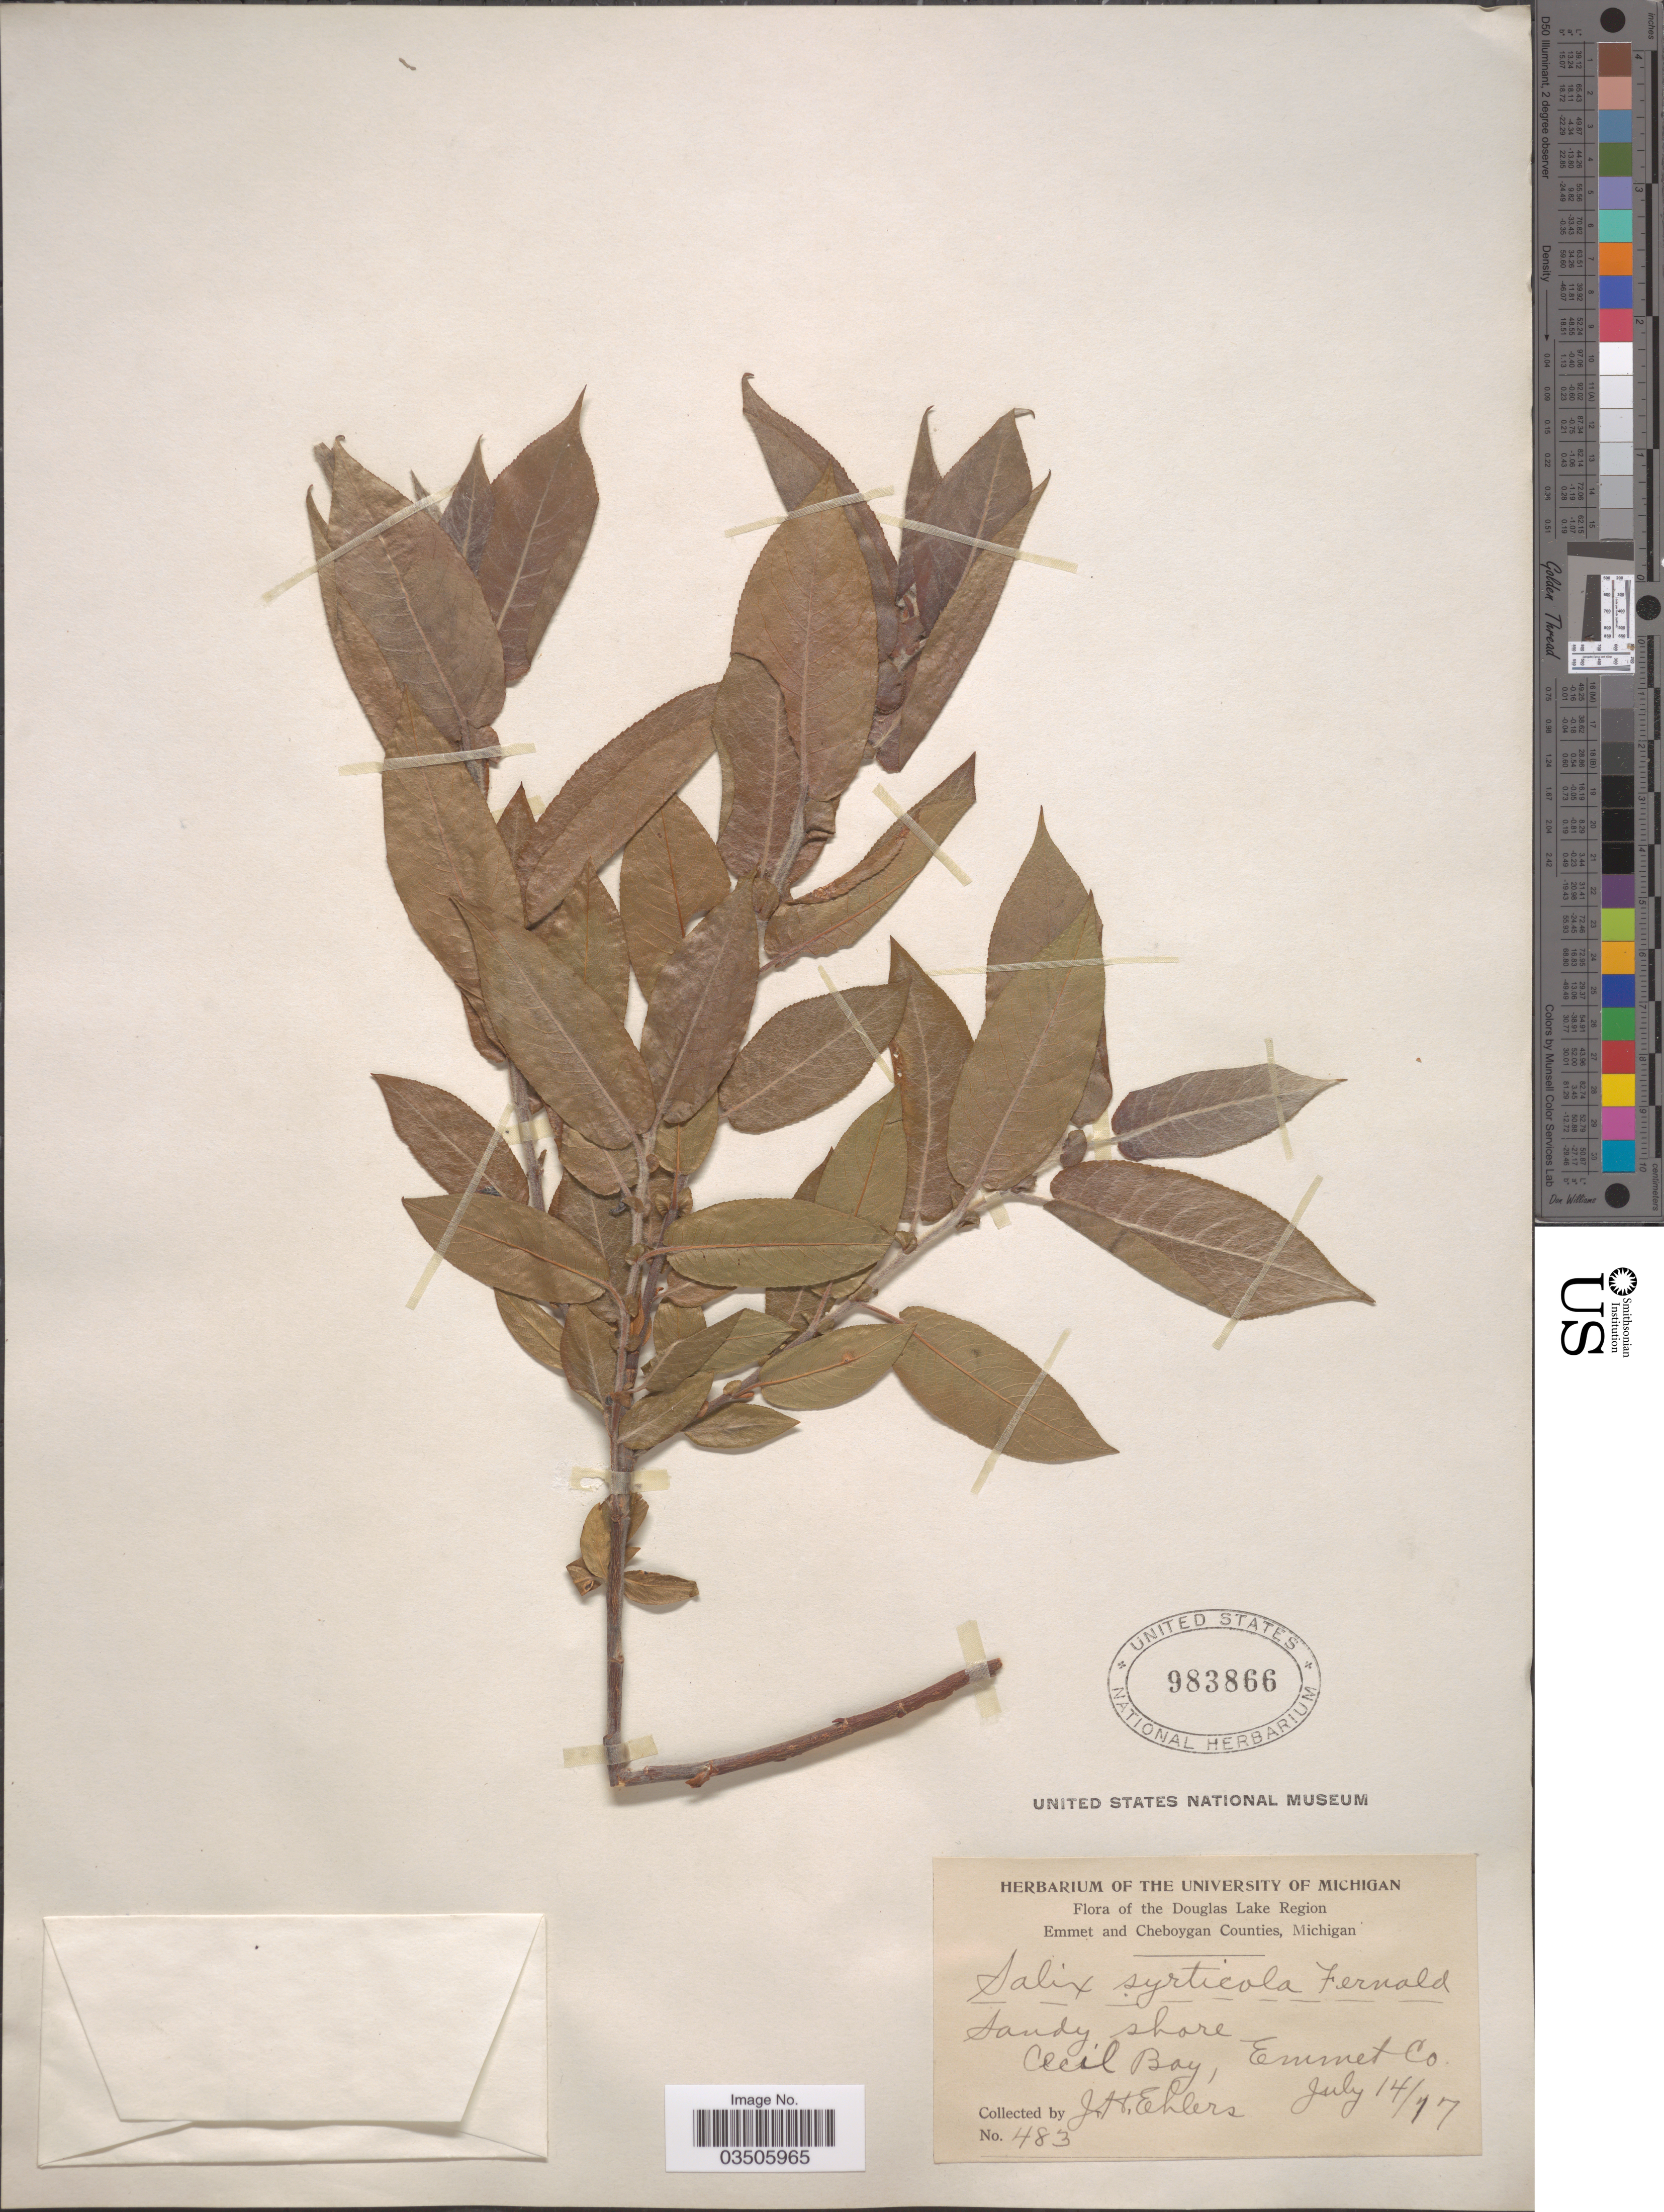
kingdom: Plantae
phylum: Tracheophyta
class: Magnoliopsida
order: Malpighiales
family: Salicaceae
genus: Salix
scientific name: Salix syrticola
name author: Fernald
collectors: J. H. Ehlers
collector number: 483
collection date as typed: Transcribed d/m/y: 14/7/17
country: United States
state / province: Michigan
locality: The Douglas Lake Region. Cecil Bay, Emmet Co.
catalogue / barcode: US 983866